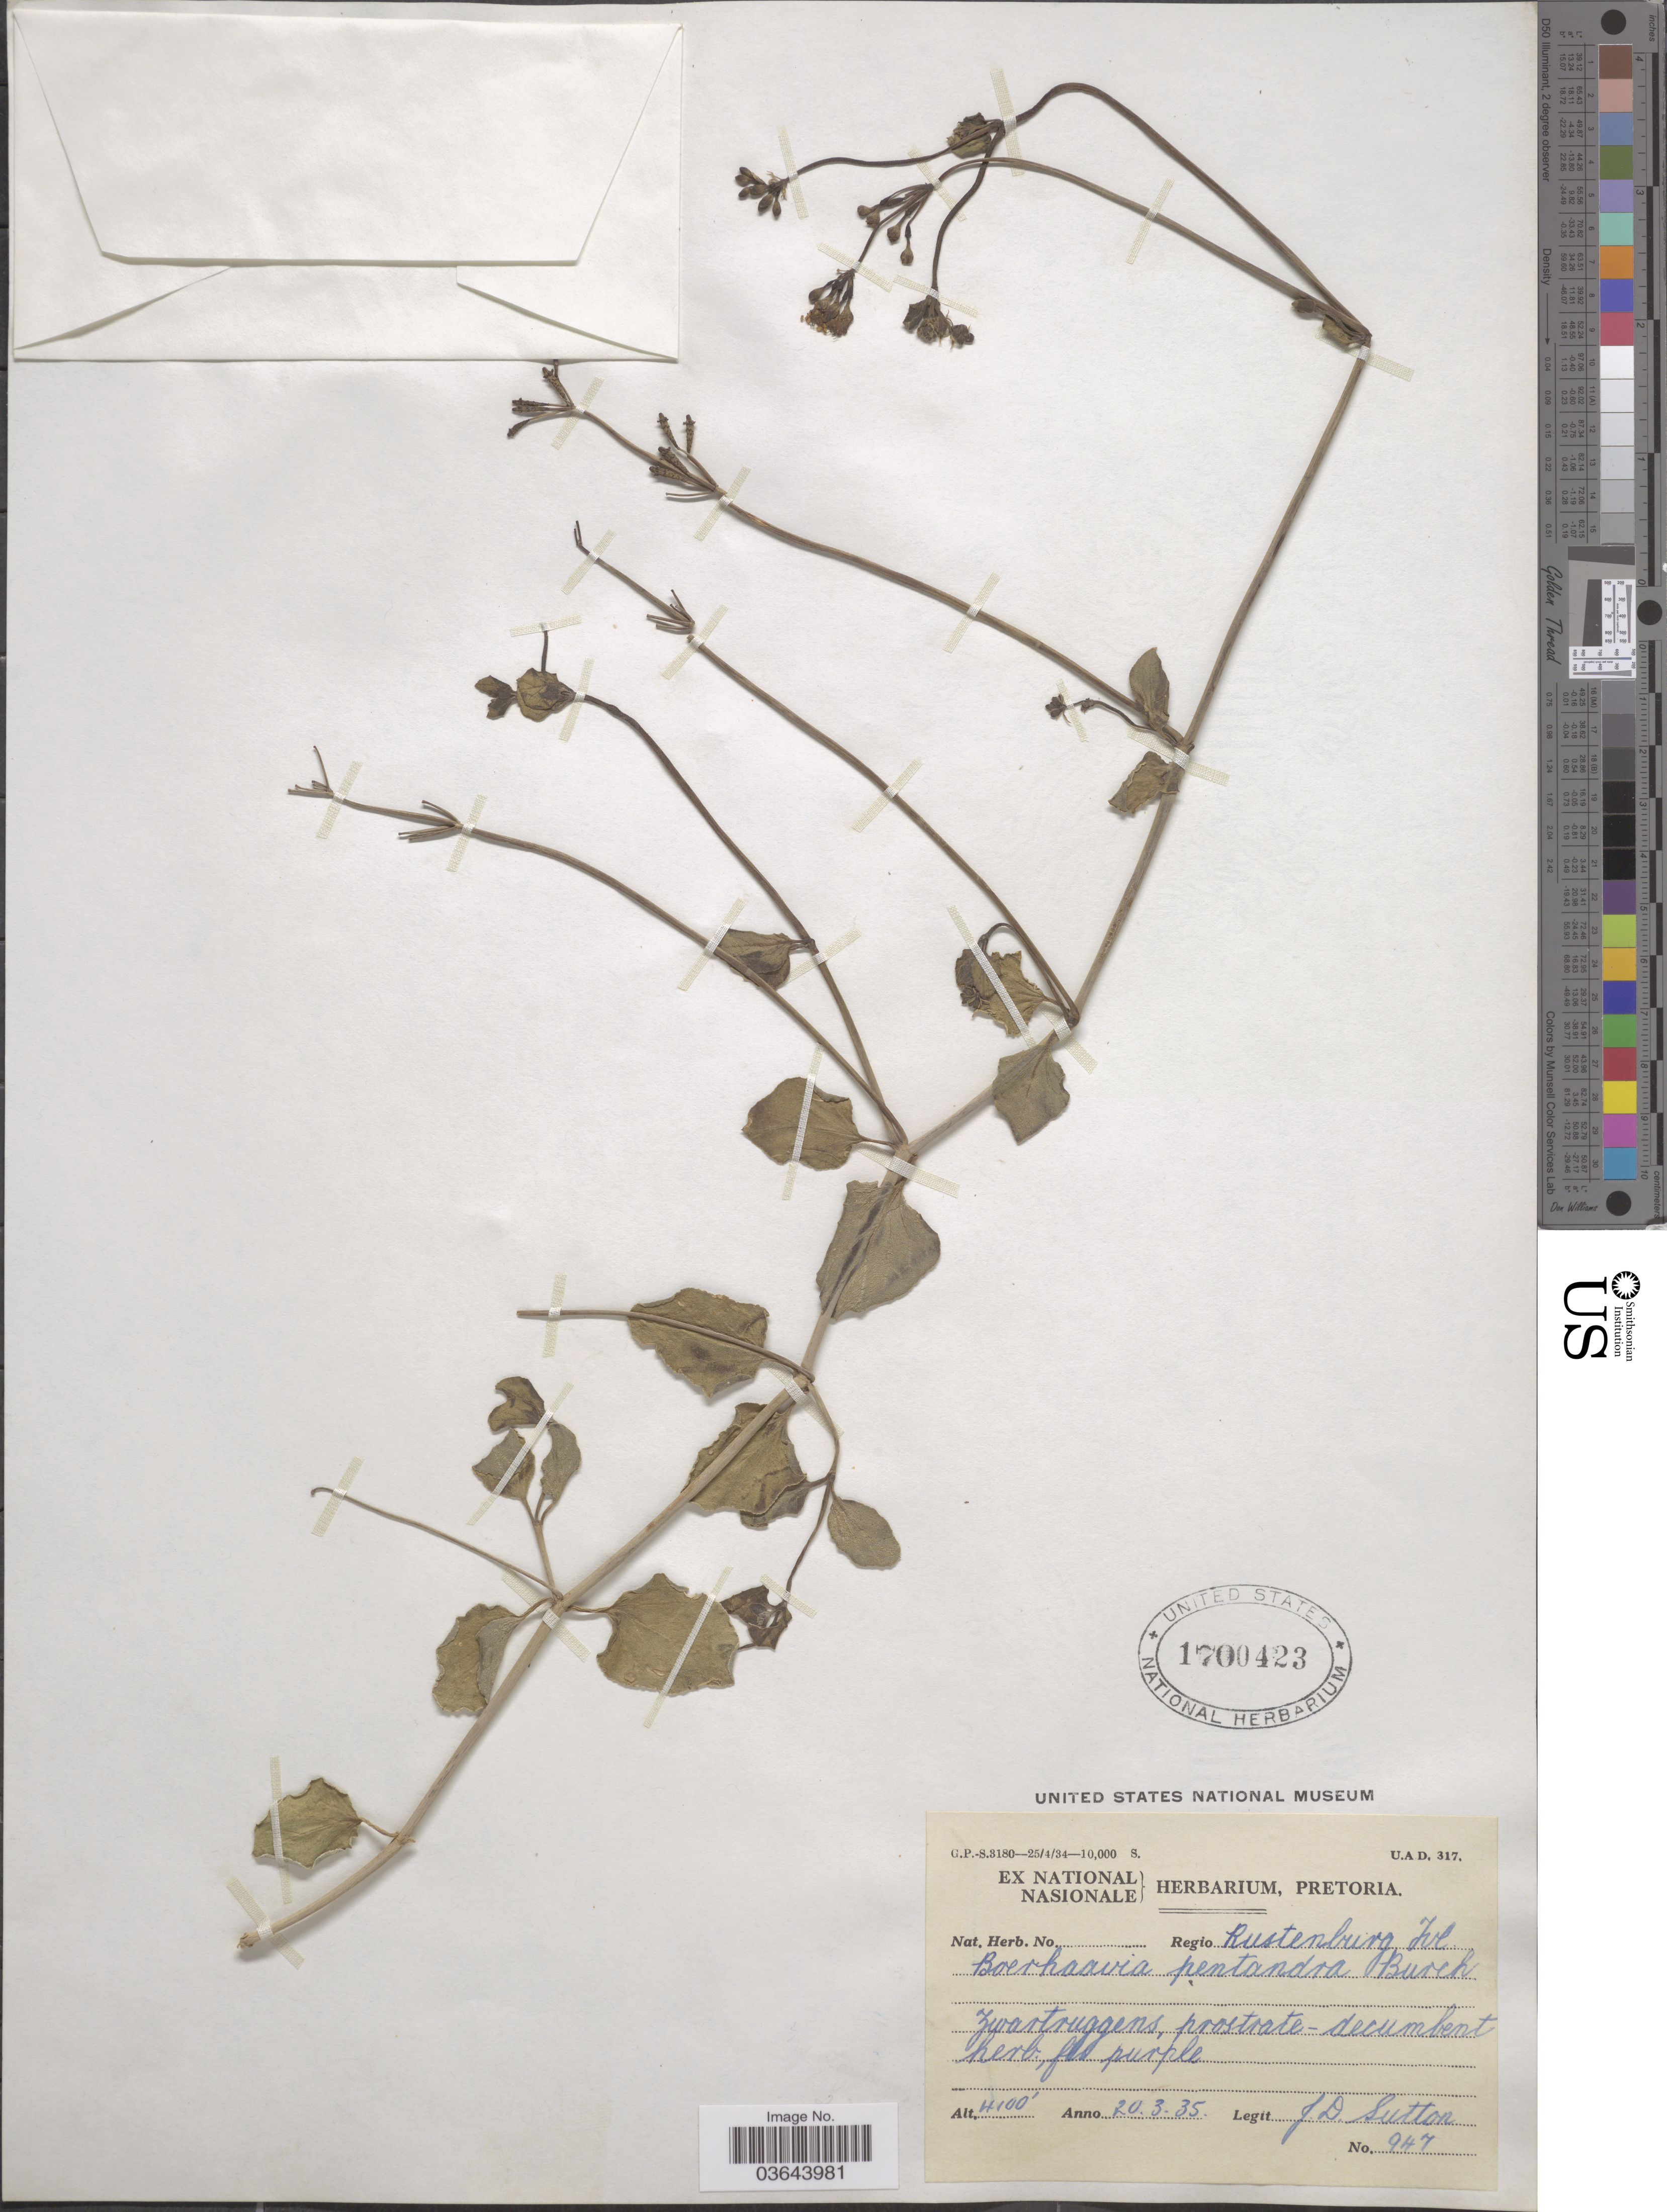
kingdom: Plantae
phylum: Tracheophyta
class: Magnoliopsida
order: Caryophyllales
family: Nyctaginaceae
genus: Boerhavia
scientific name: Boerhavia pentandra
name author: Burch.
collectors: J. Sutton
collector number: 947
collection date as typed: Transcribed d/m/y: 20/3/35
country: South Africa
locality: Regio Rustenburg Tvl. Zwartruggens.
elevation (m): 1250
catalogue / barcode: US 1700423